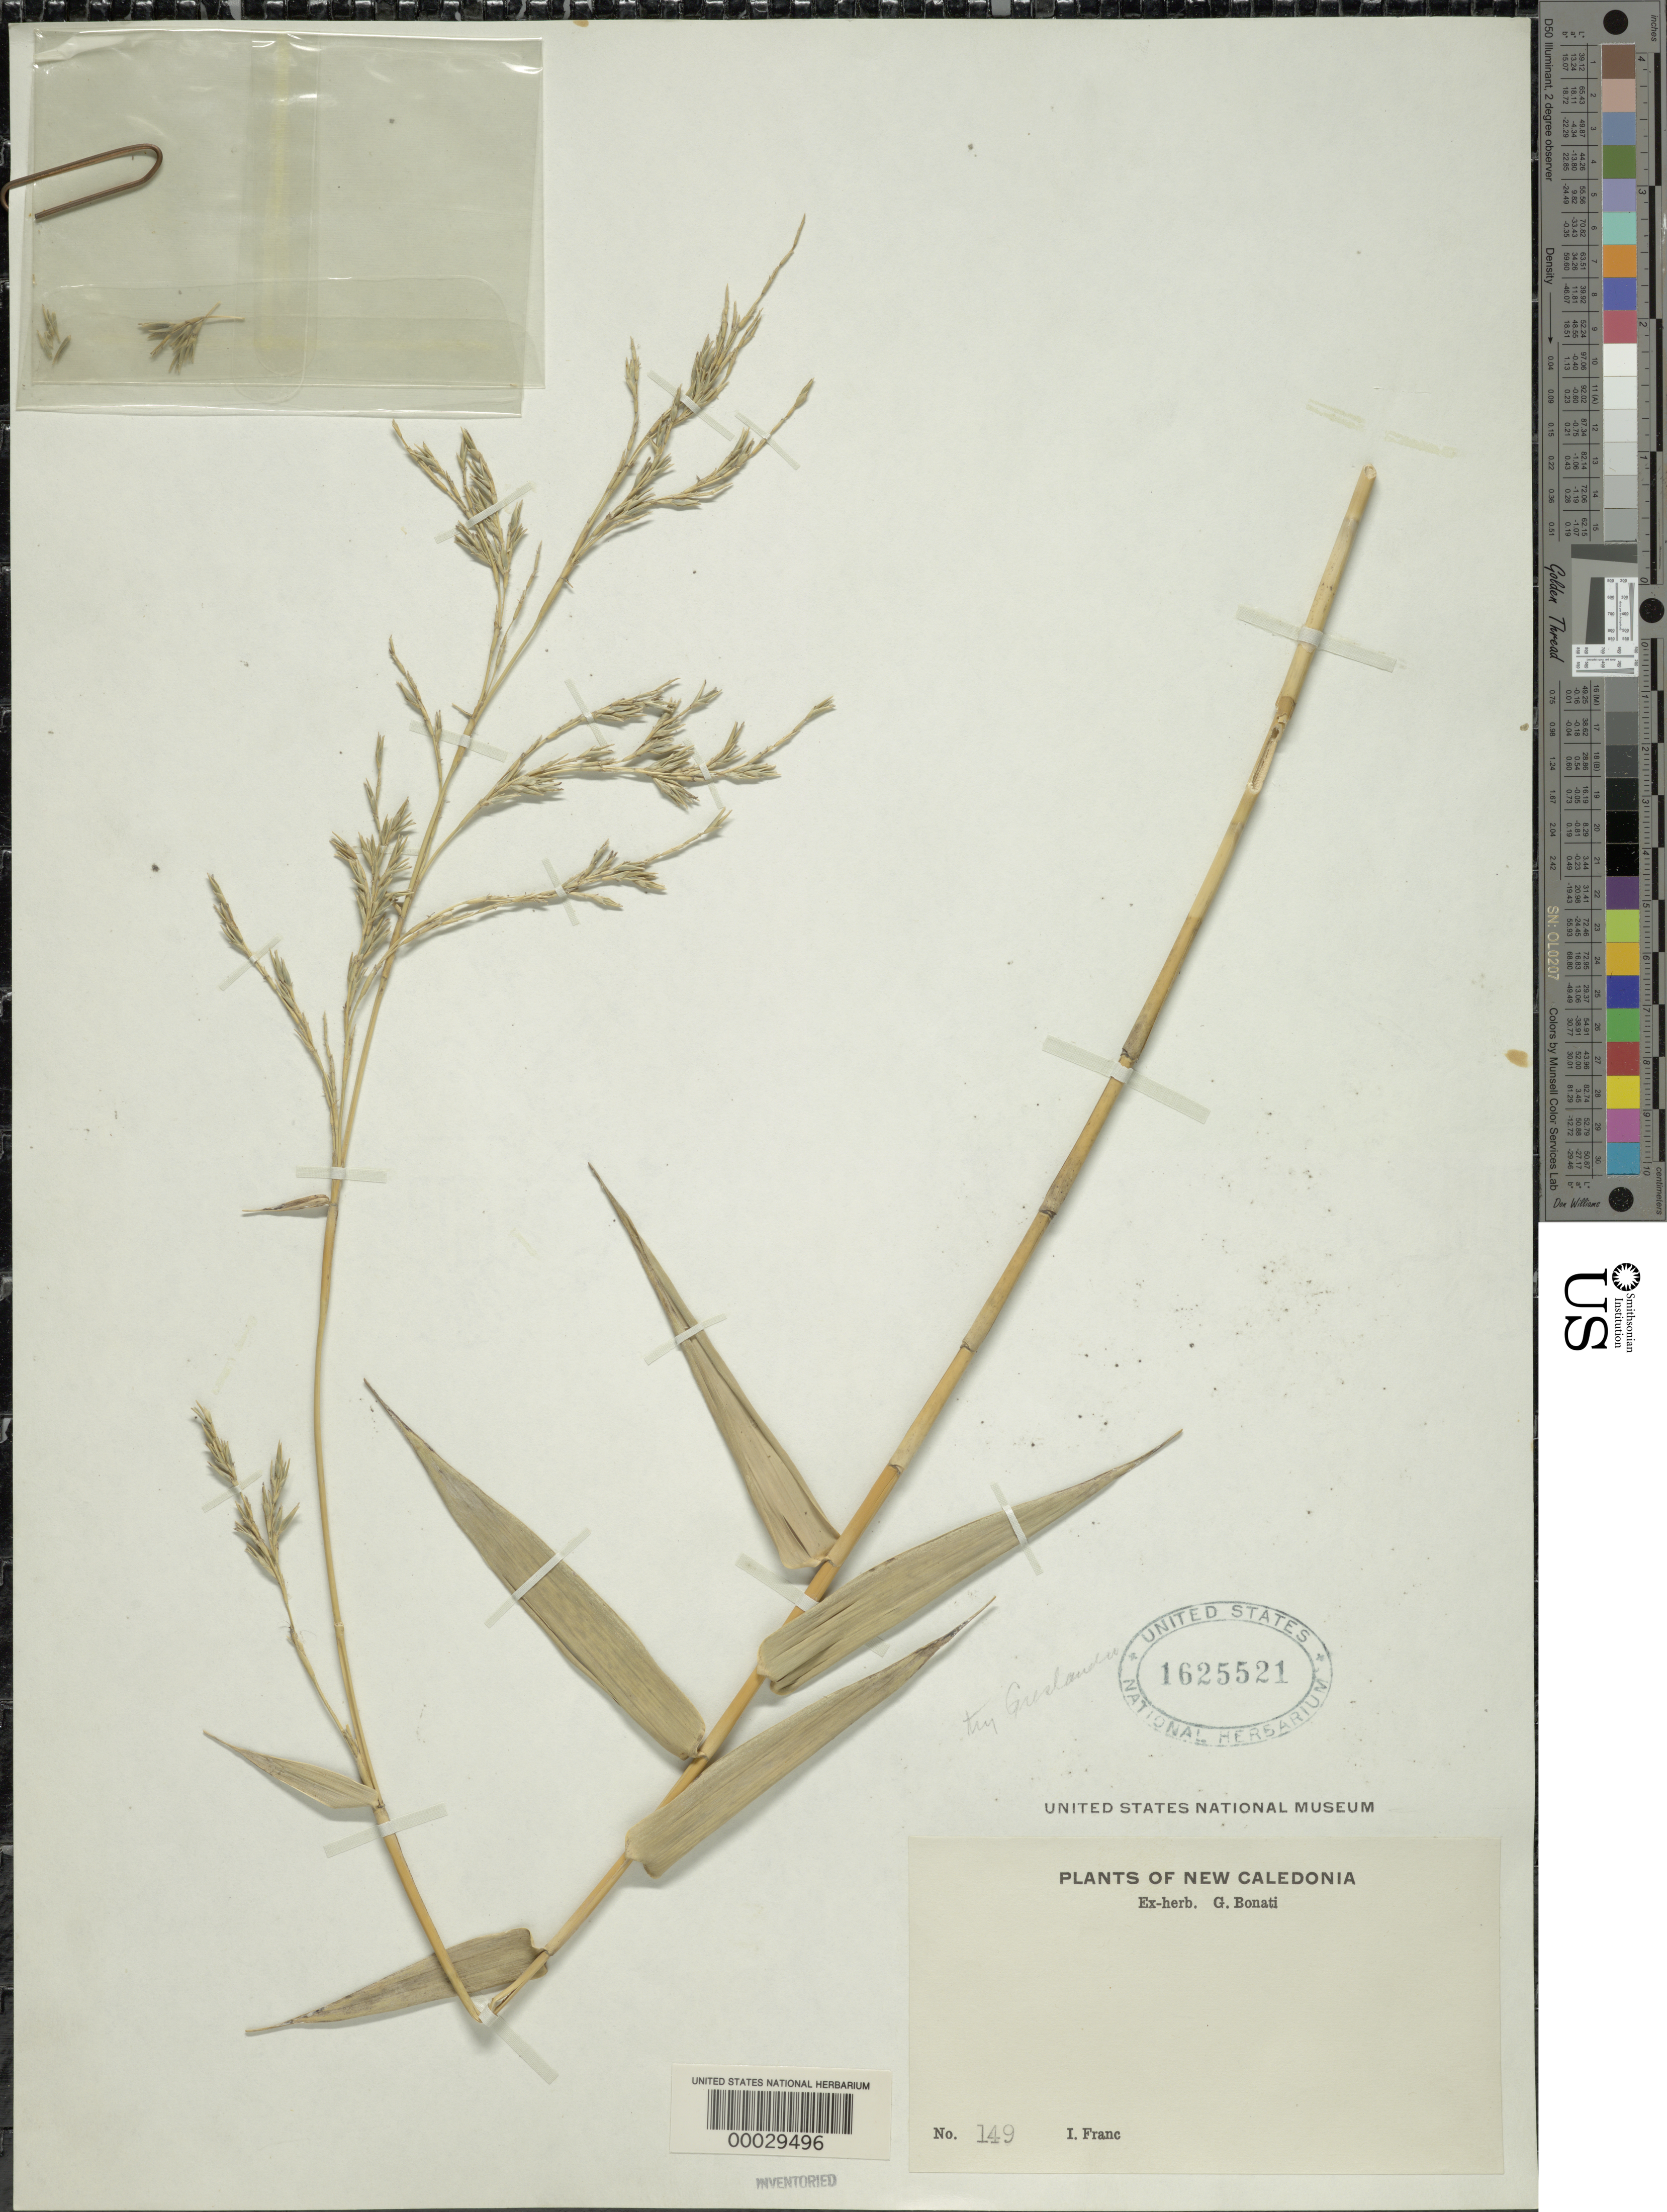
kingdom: Plantae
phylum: Tracheophyta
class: Liliopsida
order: Poales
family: Poaceae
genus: Greslania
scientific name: Greslania circinata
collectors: I. Franc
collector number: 149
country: New Caledonia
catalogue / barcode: US 1625521